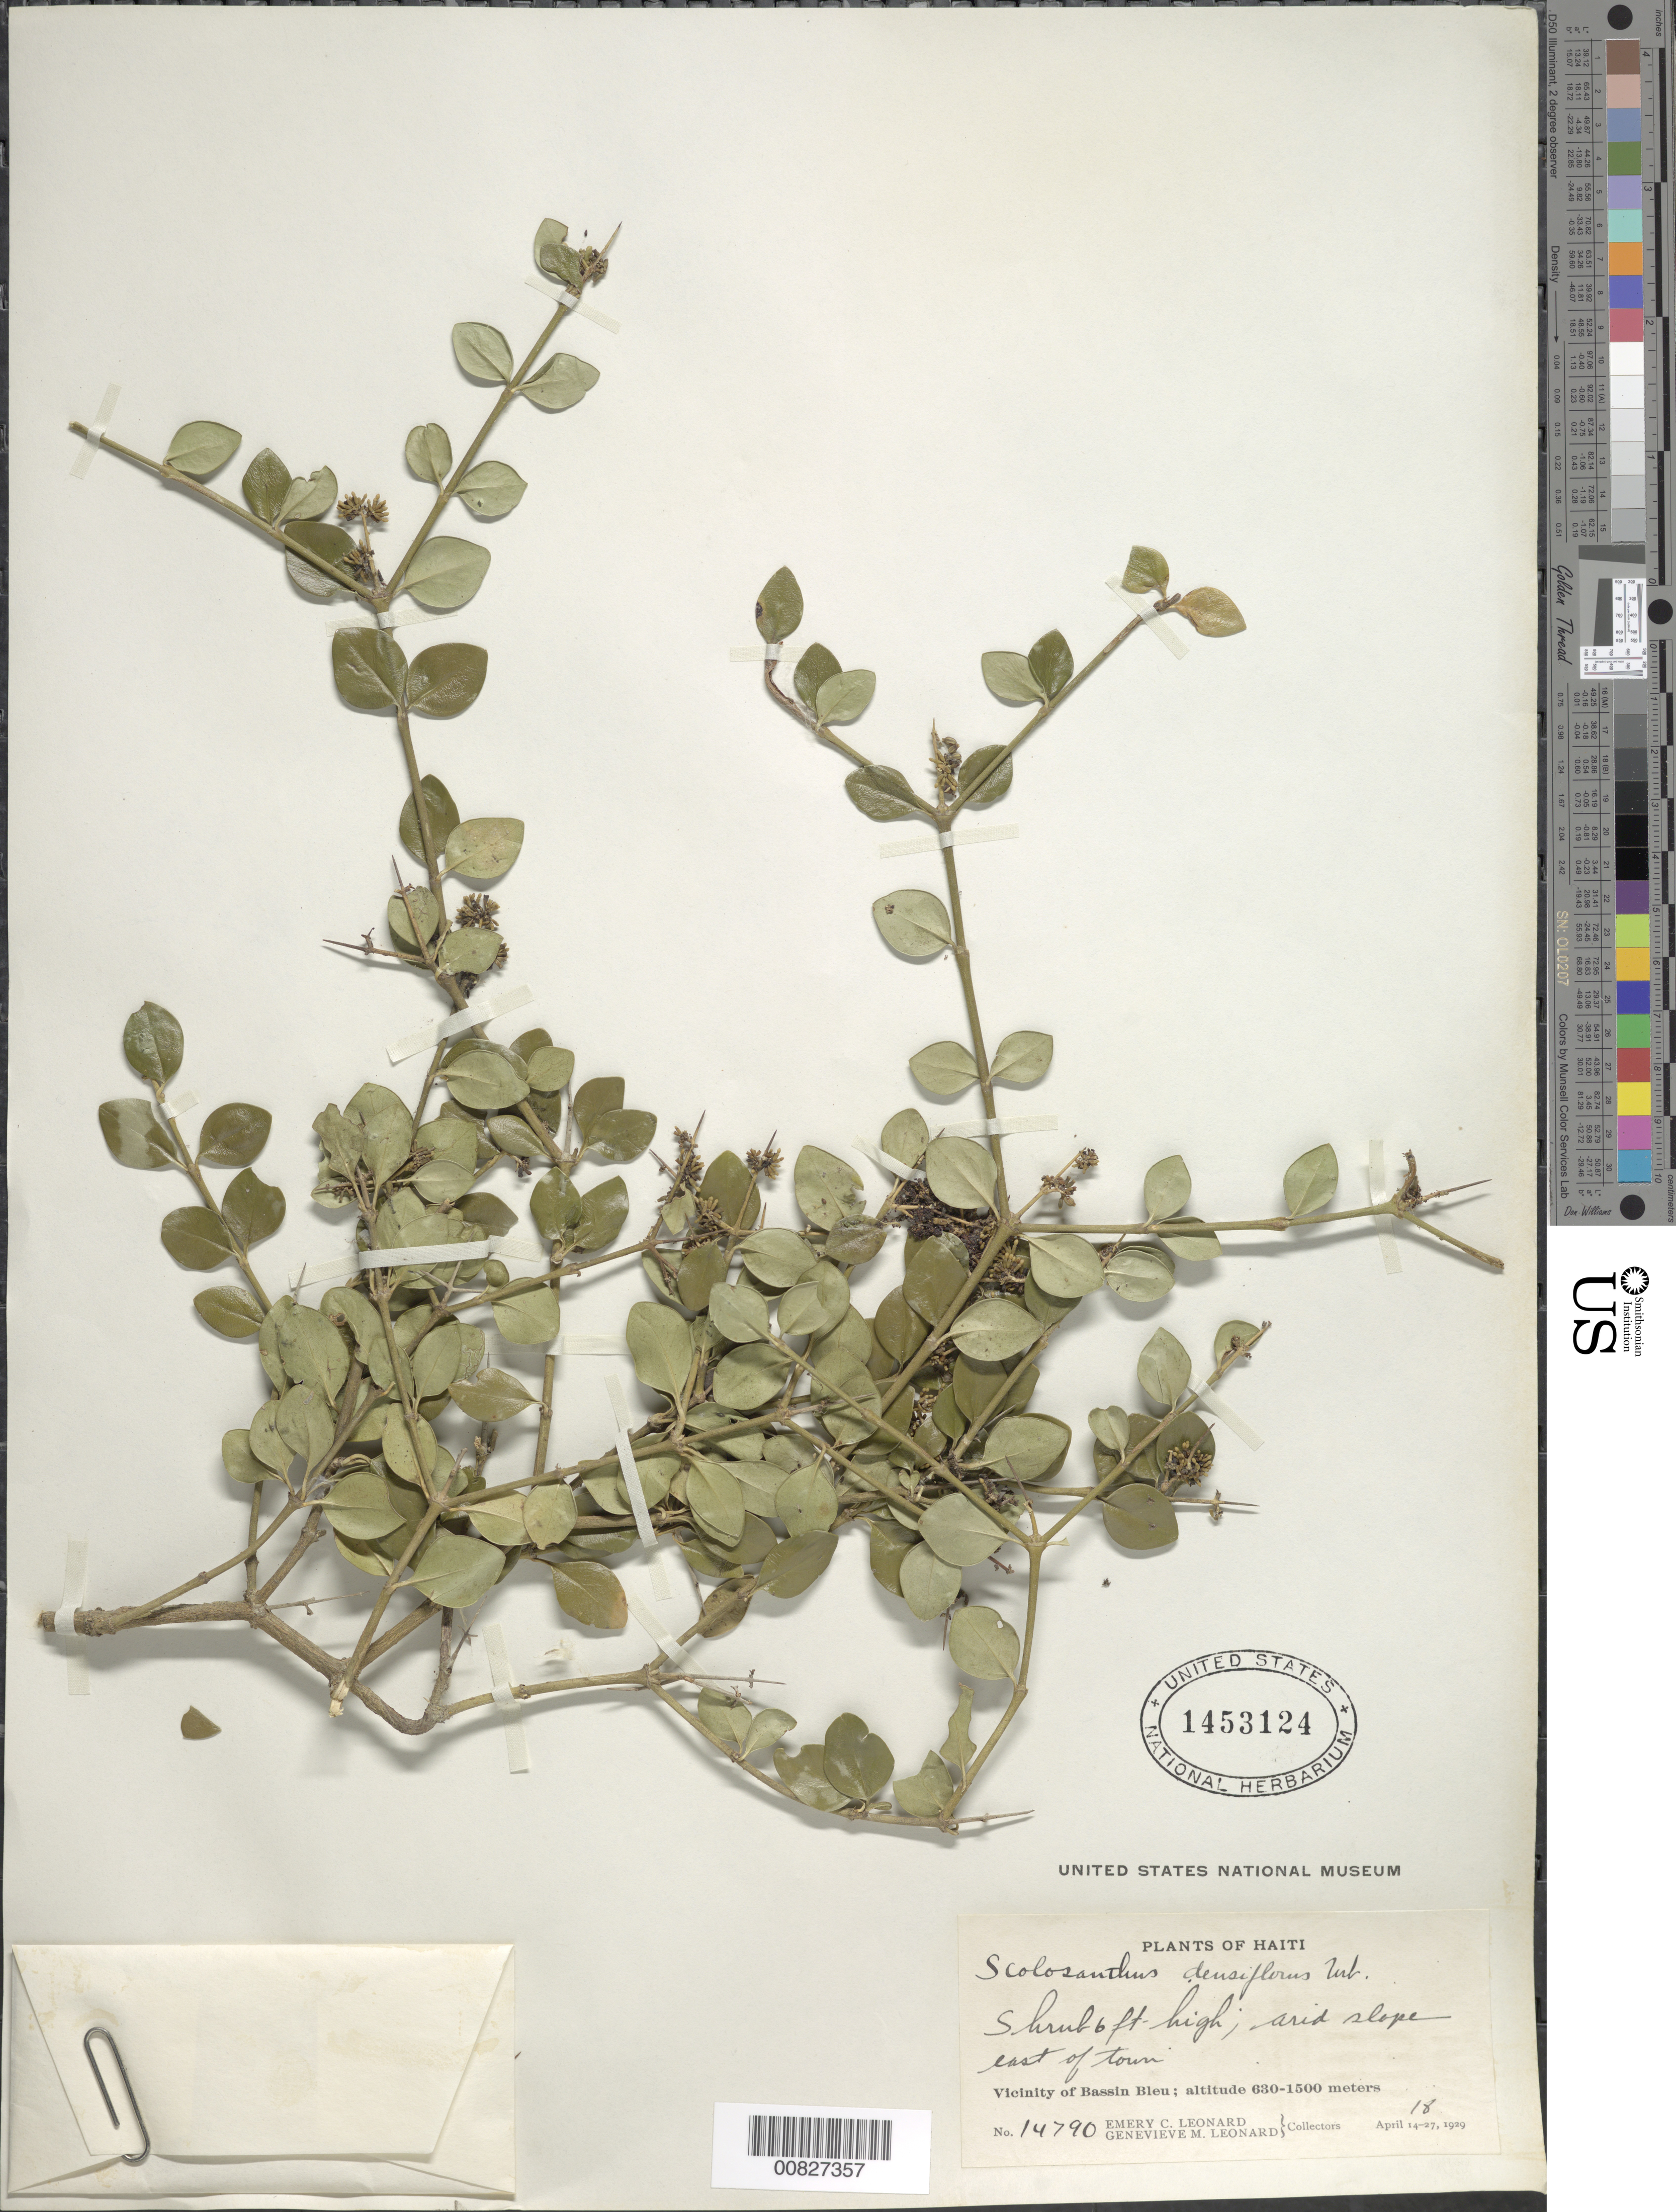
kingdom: Plantae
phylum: Tracheophyta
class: Magnoliopsida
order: Gentianales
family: Rubiaceae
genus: Scolosanthus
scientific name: Scolosanthus densiflorus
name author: Urb.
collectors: E. C. Leonard & G. M. Leonard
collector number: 14790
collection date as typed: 18 Apr 1929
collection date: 1929-04-18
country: Haiti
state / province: Nord-Ouest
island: Hispaniola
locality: Vicinity of Bassin Bleu, E of town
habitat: Arid slope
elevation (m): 630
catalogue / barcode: US 1453124